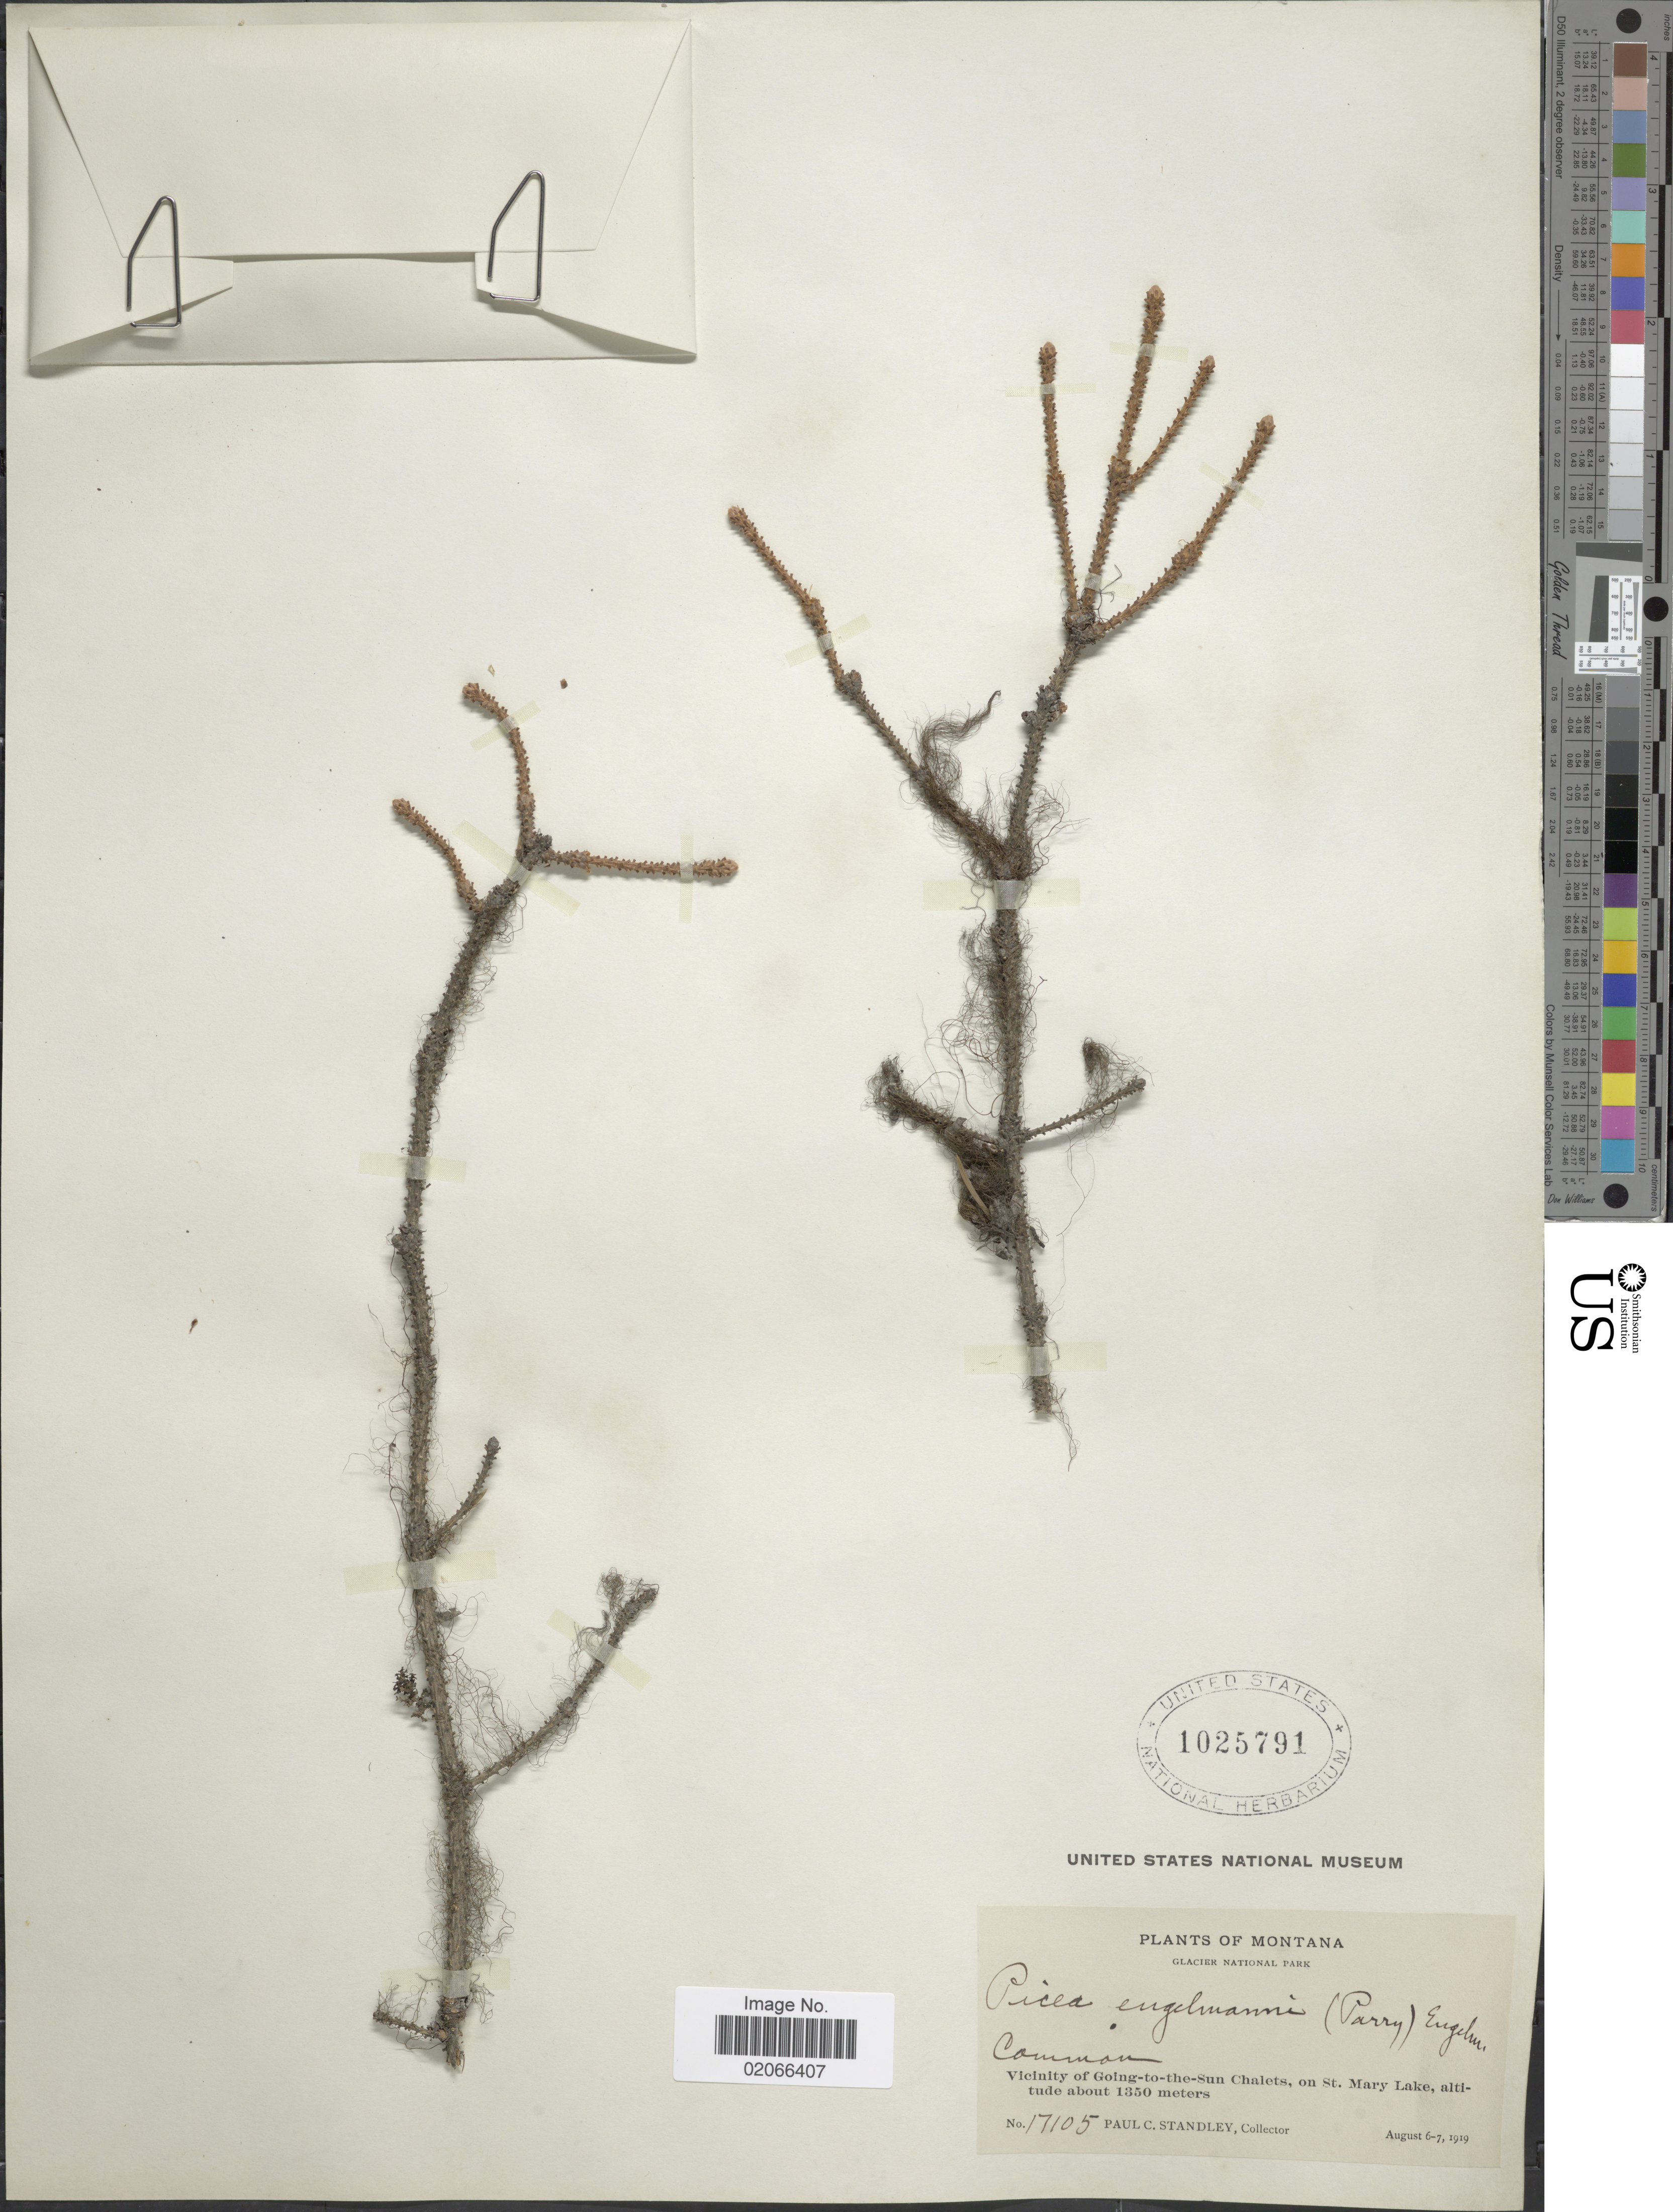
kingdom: Plantae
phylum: Tracheophyta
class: Pinopsida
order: Pinales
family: Pinaceae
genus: Picea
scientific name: Picea engelmannii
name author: Parry ex Engelm.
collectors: P. C. Standley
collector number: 17105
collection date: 1919-08-06/1919-08-07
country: United States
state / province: Montana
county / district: Glacier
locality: Glacier National Park, vicinity of Going-to-the-Sun Chalets, on St. Mary Lake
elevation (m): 1350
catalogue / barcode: US 1025791